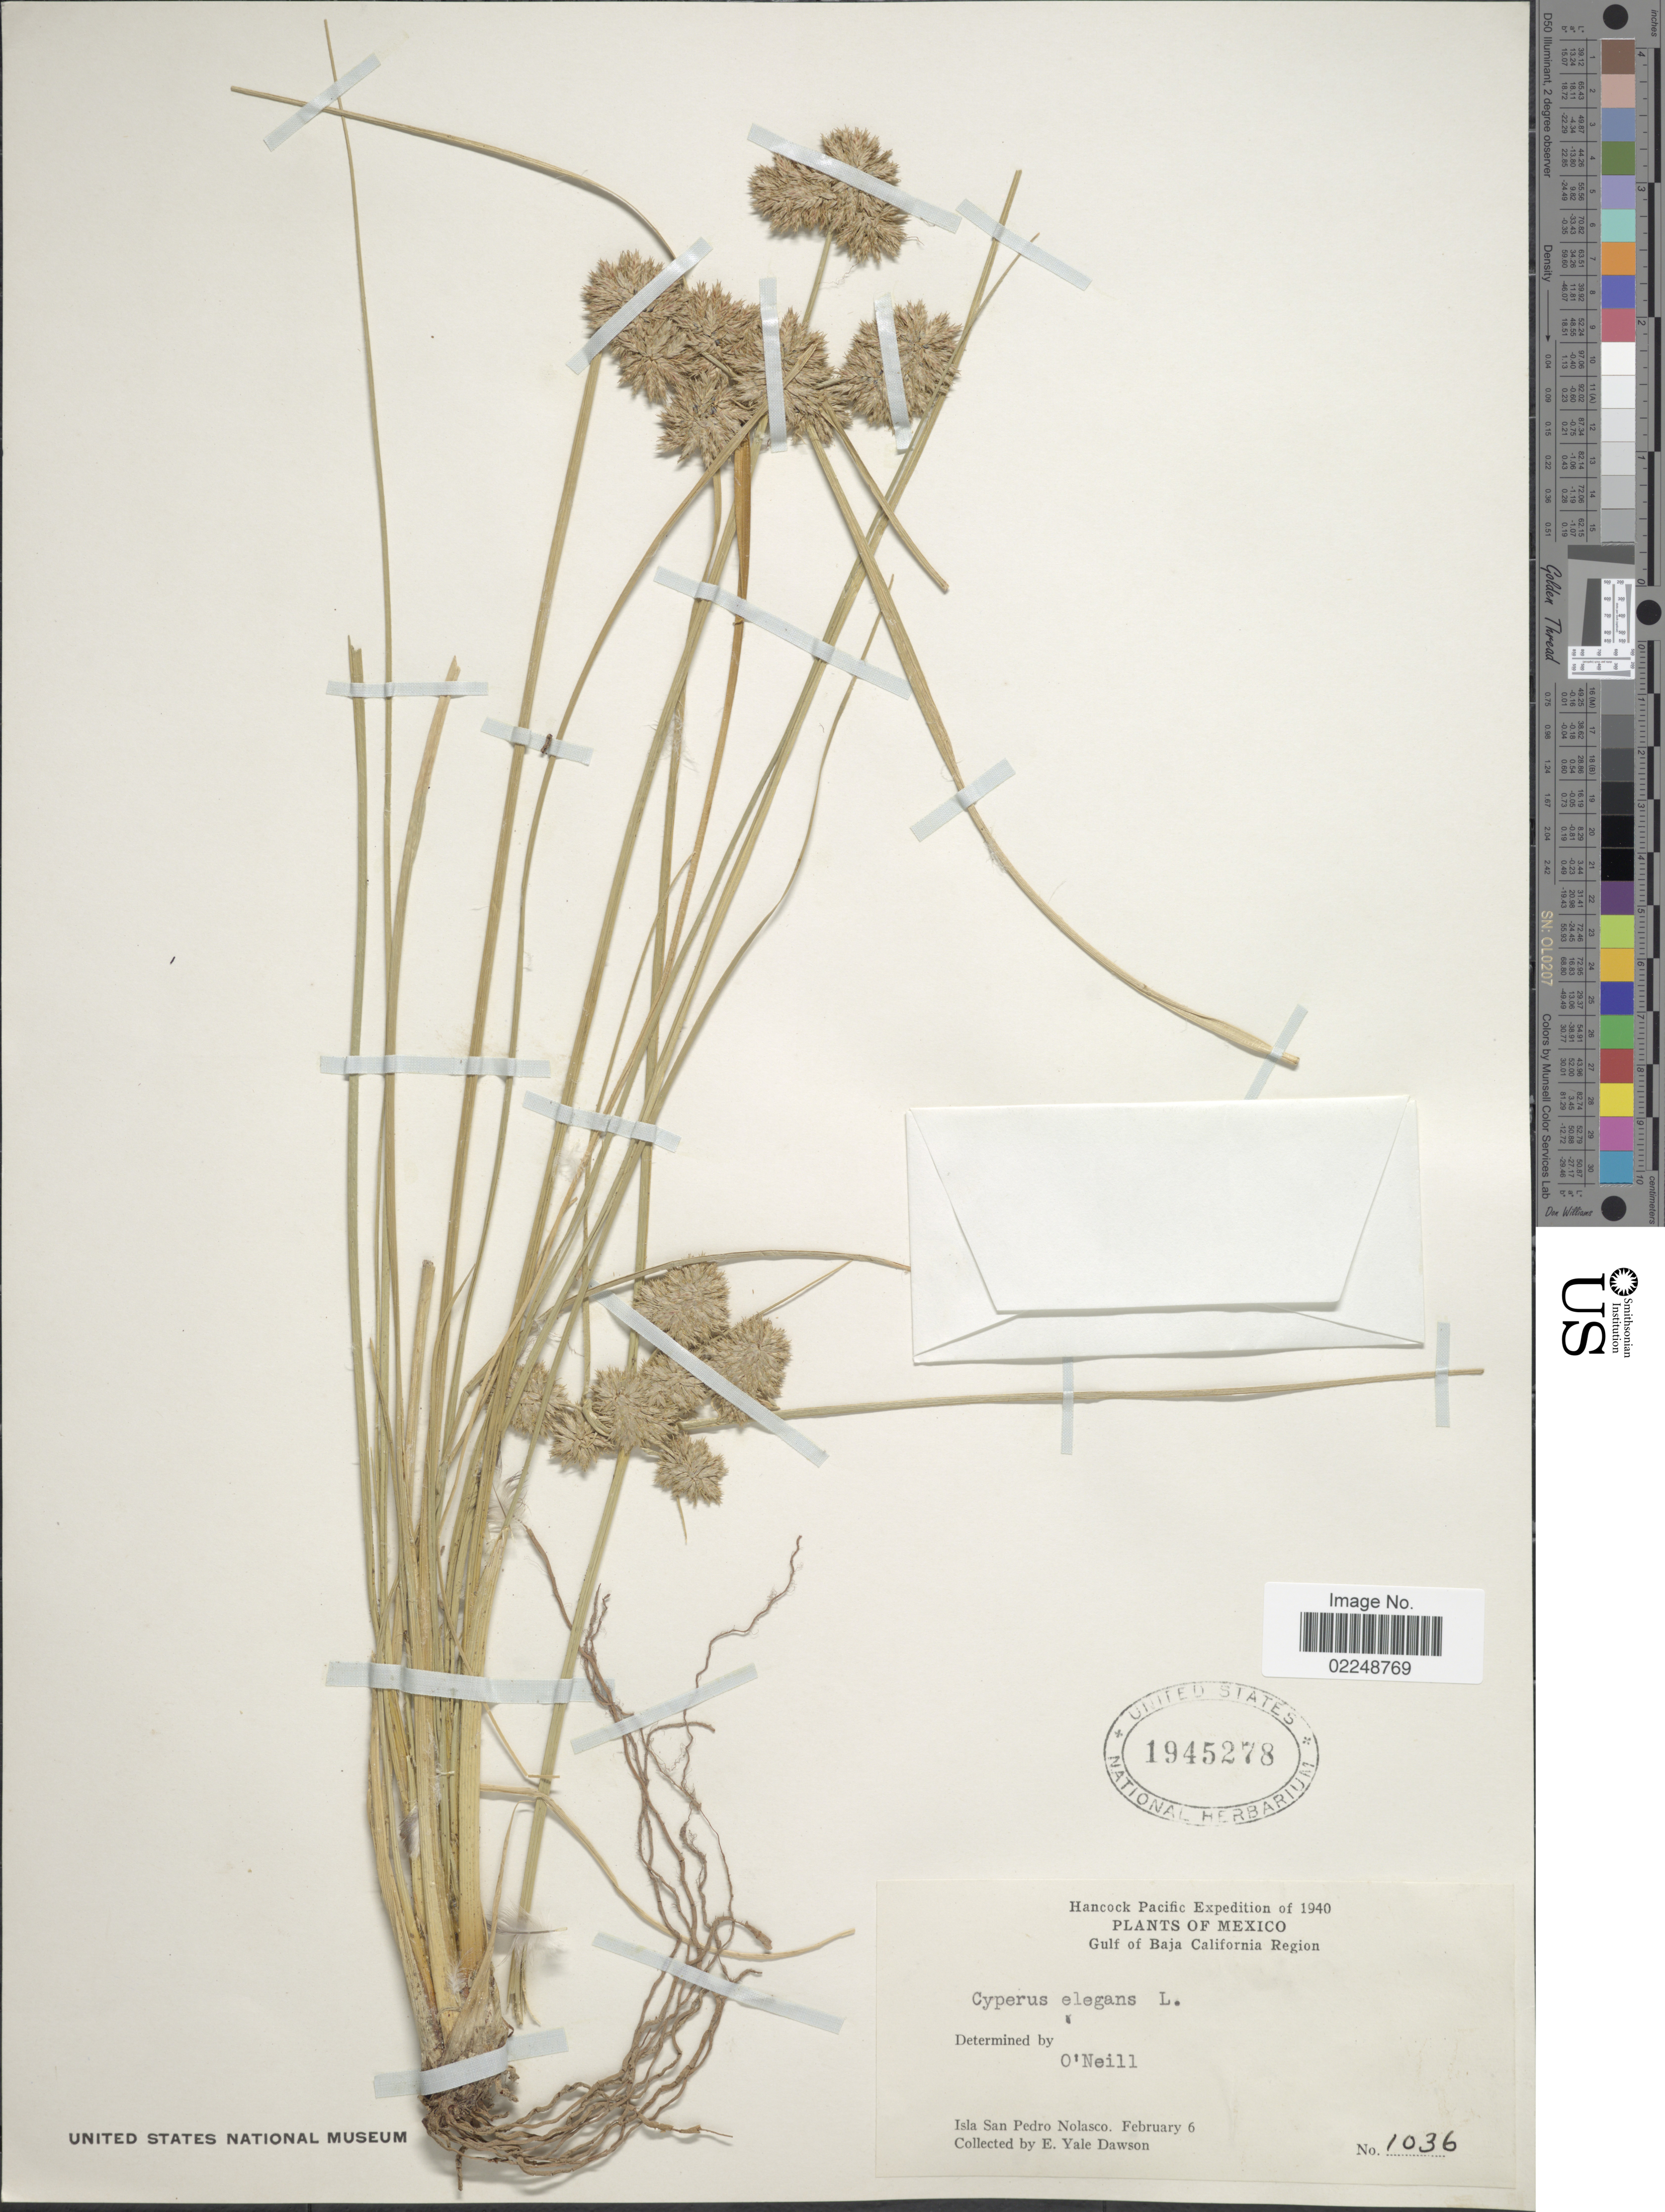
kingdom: Plantae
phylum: Tracheophyta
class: Liliopsida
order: Poales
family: Cyperaceae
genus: Cyperus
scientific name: Cyperus elegans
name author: L.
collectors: N. Yensen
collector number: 1036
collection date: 1940-02-06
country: Mexico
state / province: Sonora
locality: Gulf of Baja California Region, Isla San Pedro Nolasco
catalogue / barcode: US 1945278